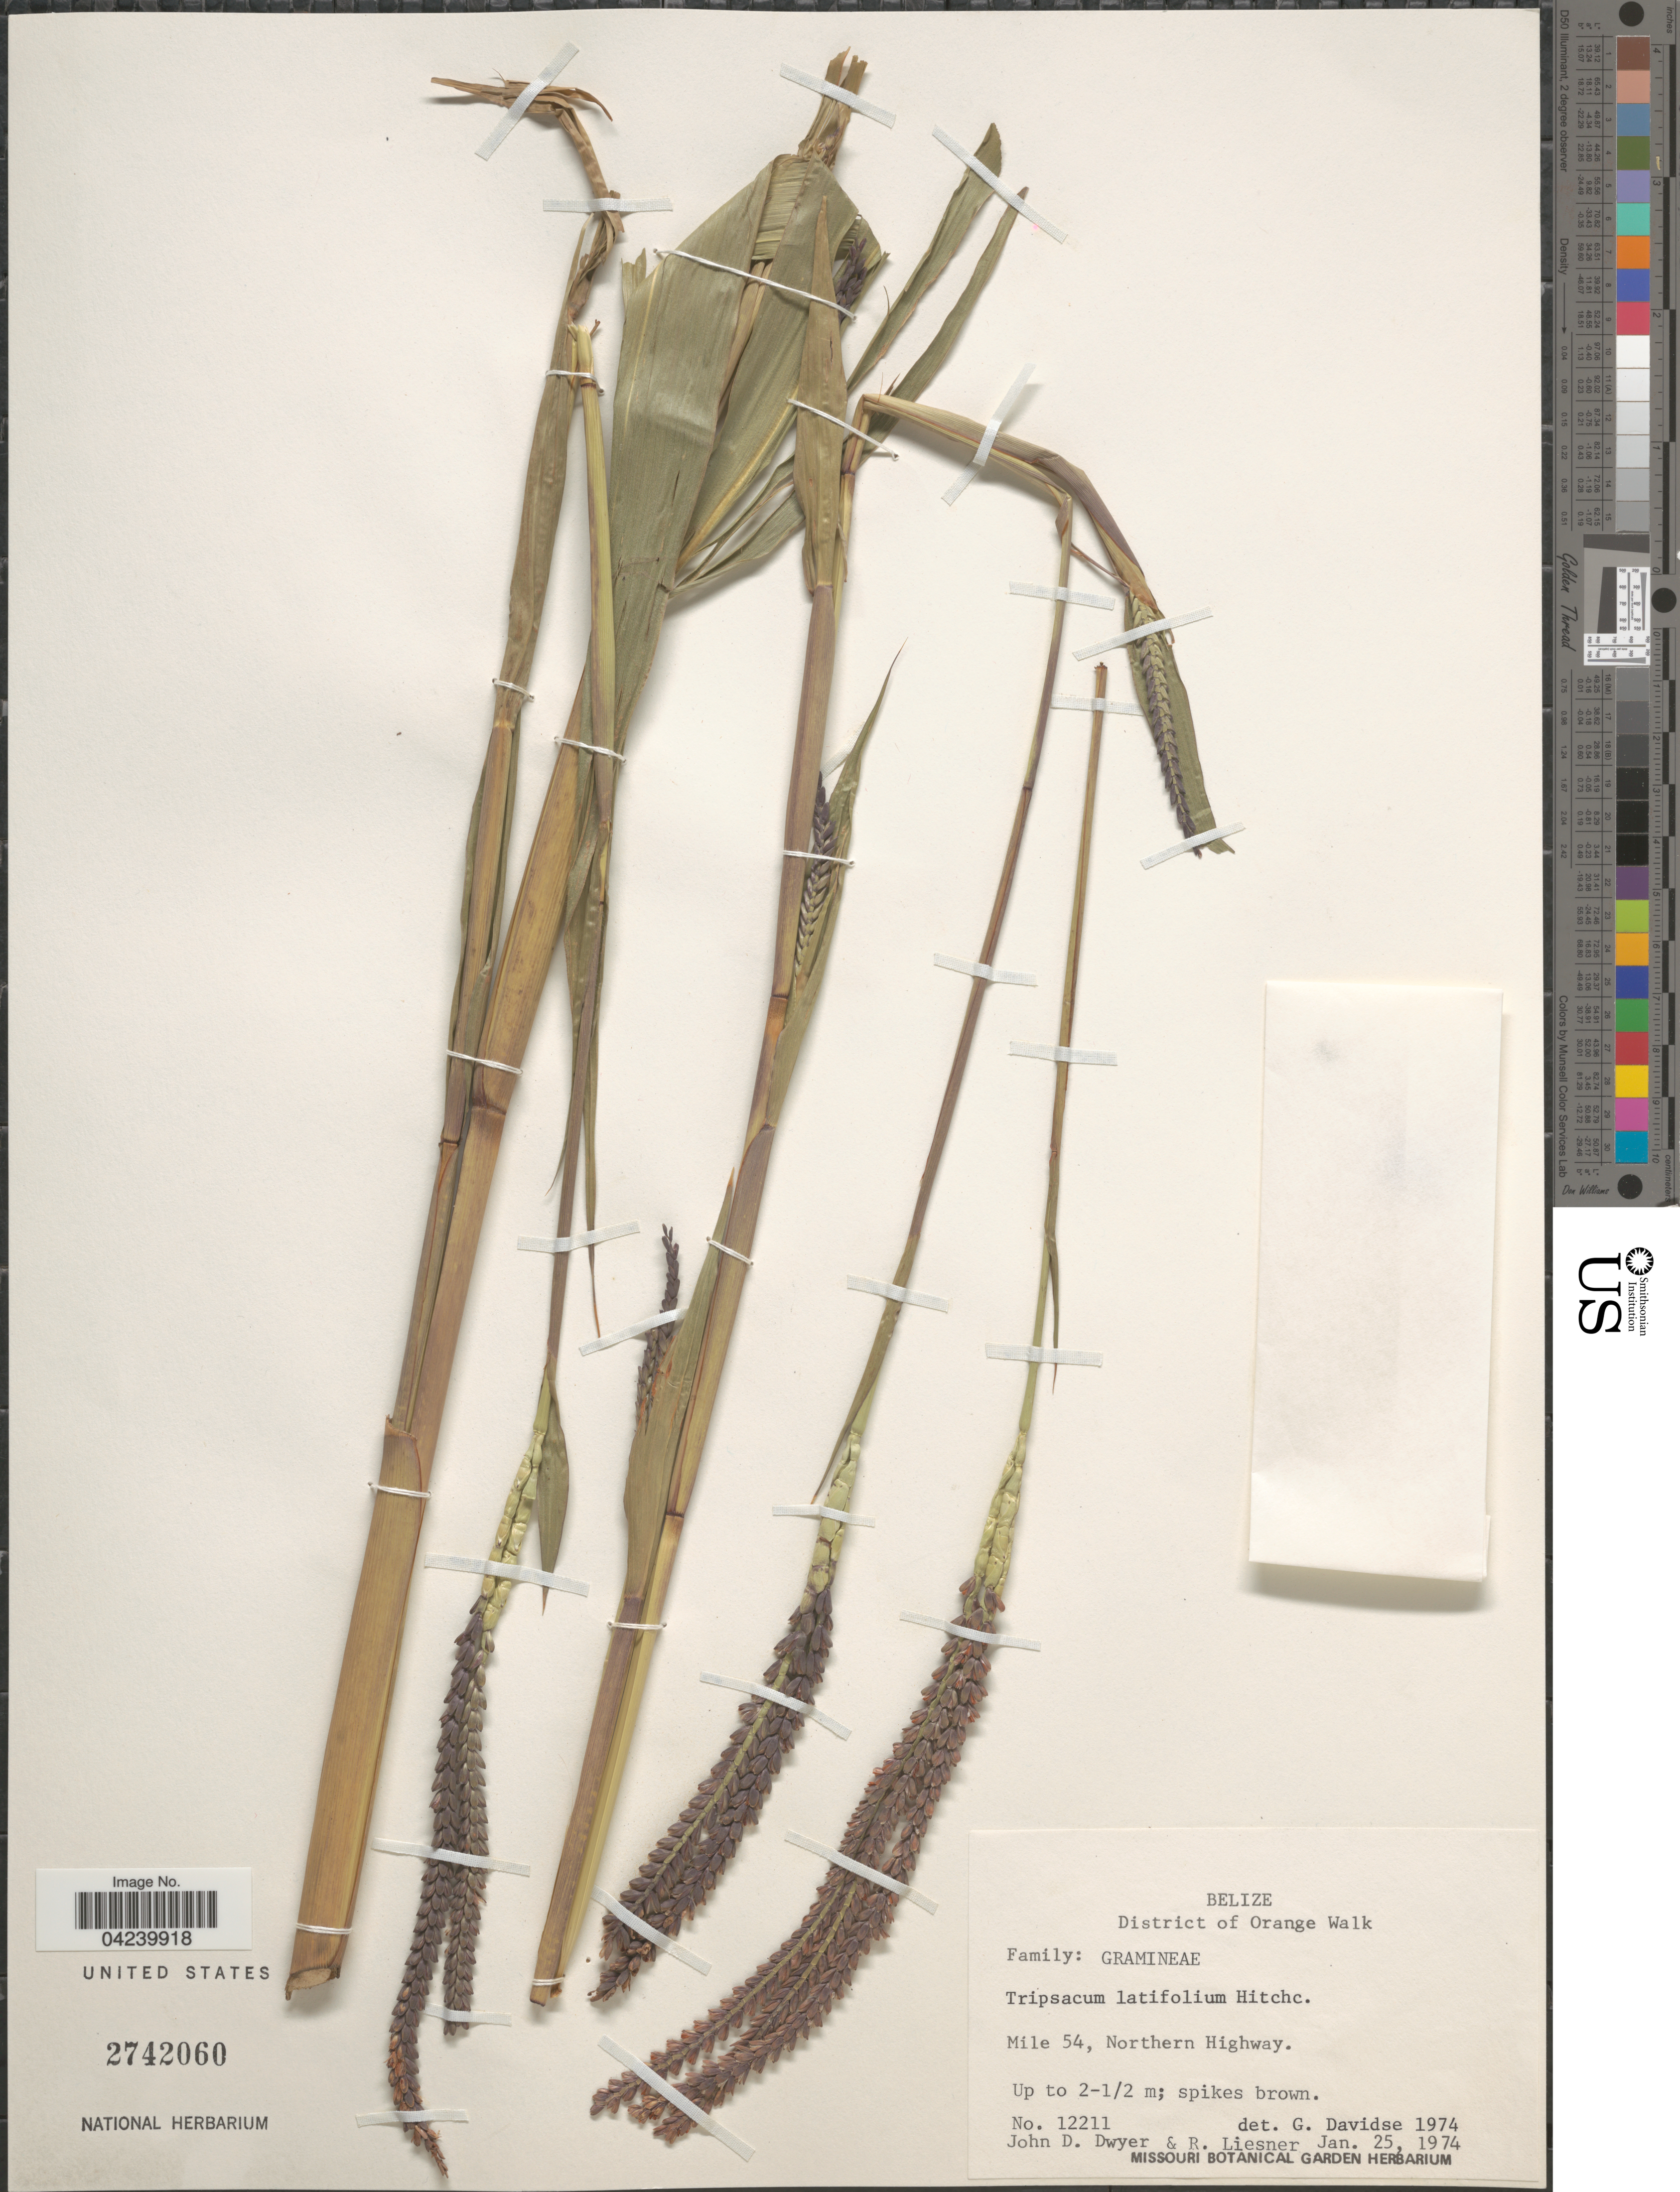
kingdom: Plantae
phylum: Tracheophyta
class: Liliopsida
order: Poales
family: Poaceae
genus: Tripsacum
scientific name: Tripsacum latifolium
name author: Hitchc.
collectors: J. D. Dwyer & R. L. Liesner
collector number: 12211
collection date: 1974-01-25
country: Belize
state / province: Orange Walk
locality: District of Orange Walk. Mile 54, Northern Highway.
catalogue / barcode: US 2742060